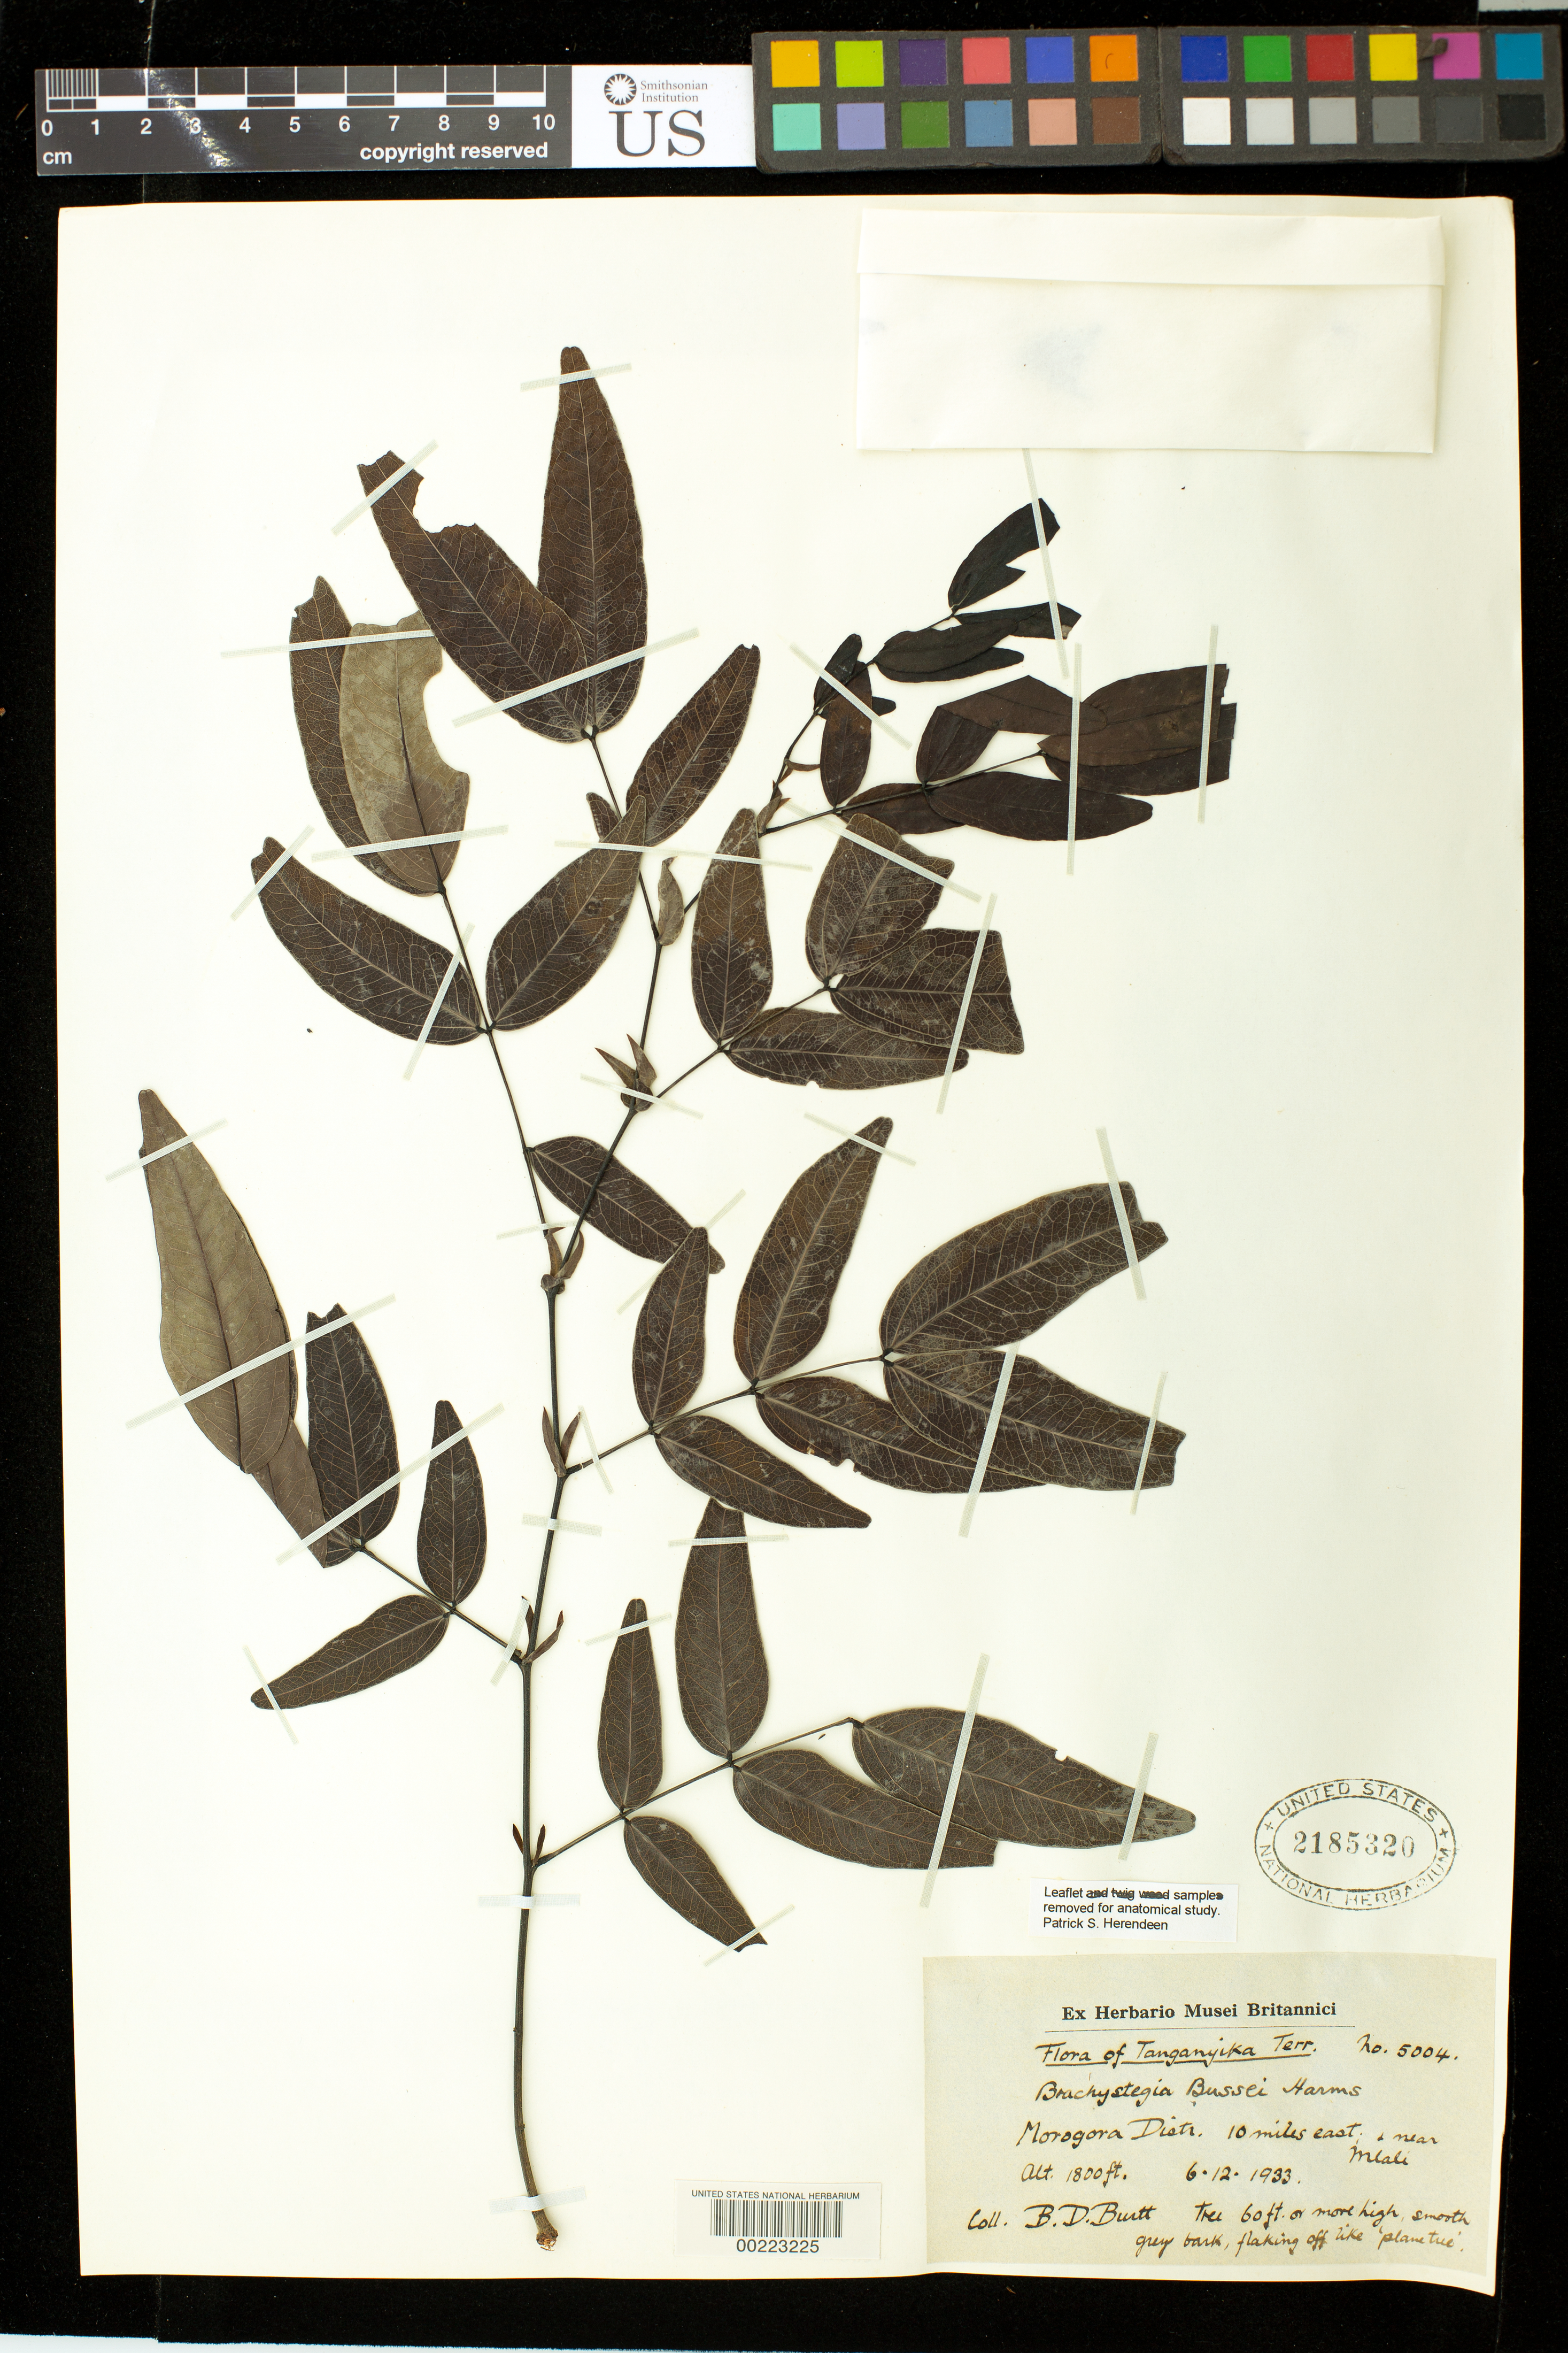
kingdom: Plantae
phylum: Tracheophyta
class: Magnoliopsida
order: Fabales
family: Fabaceae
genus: Brachystegia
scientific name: Brachystegia bussei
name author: Harms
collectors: B. D. Burtt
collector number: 5004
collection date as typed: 12 Jun 1933 or 06 Dec 1933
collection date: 1933-06-12 or 1933-12-06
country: Tanzania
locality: Morogora dist.; 10 mi e and near mlali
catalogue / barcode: US 2185320